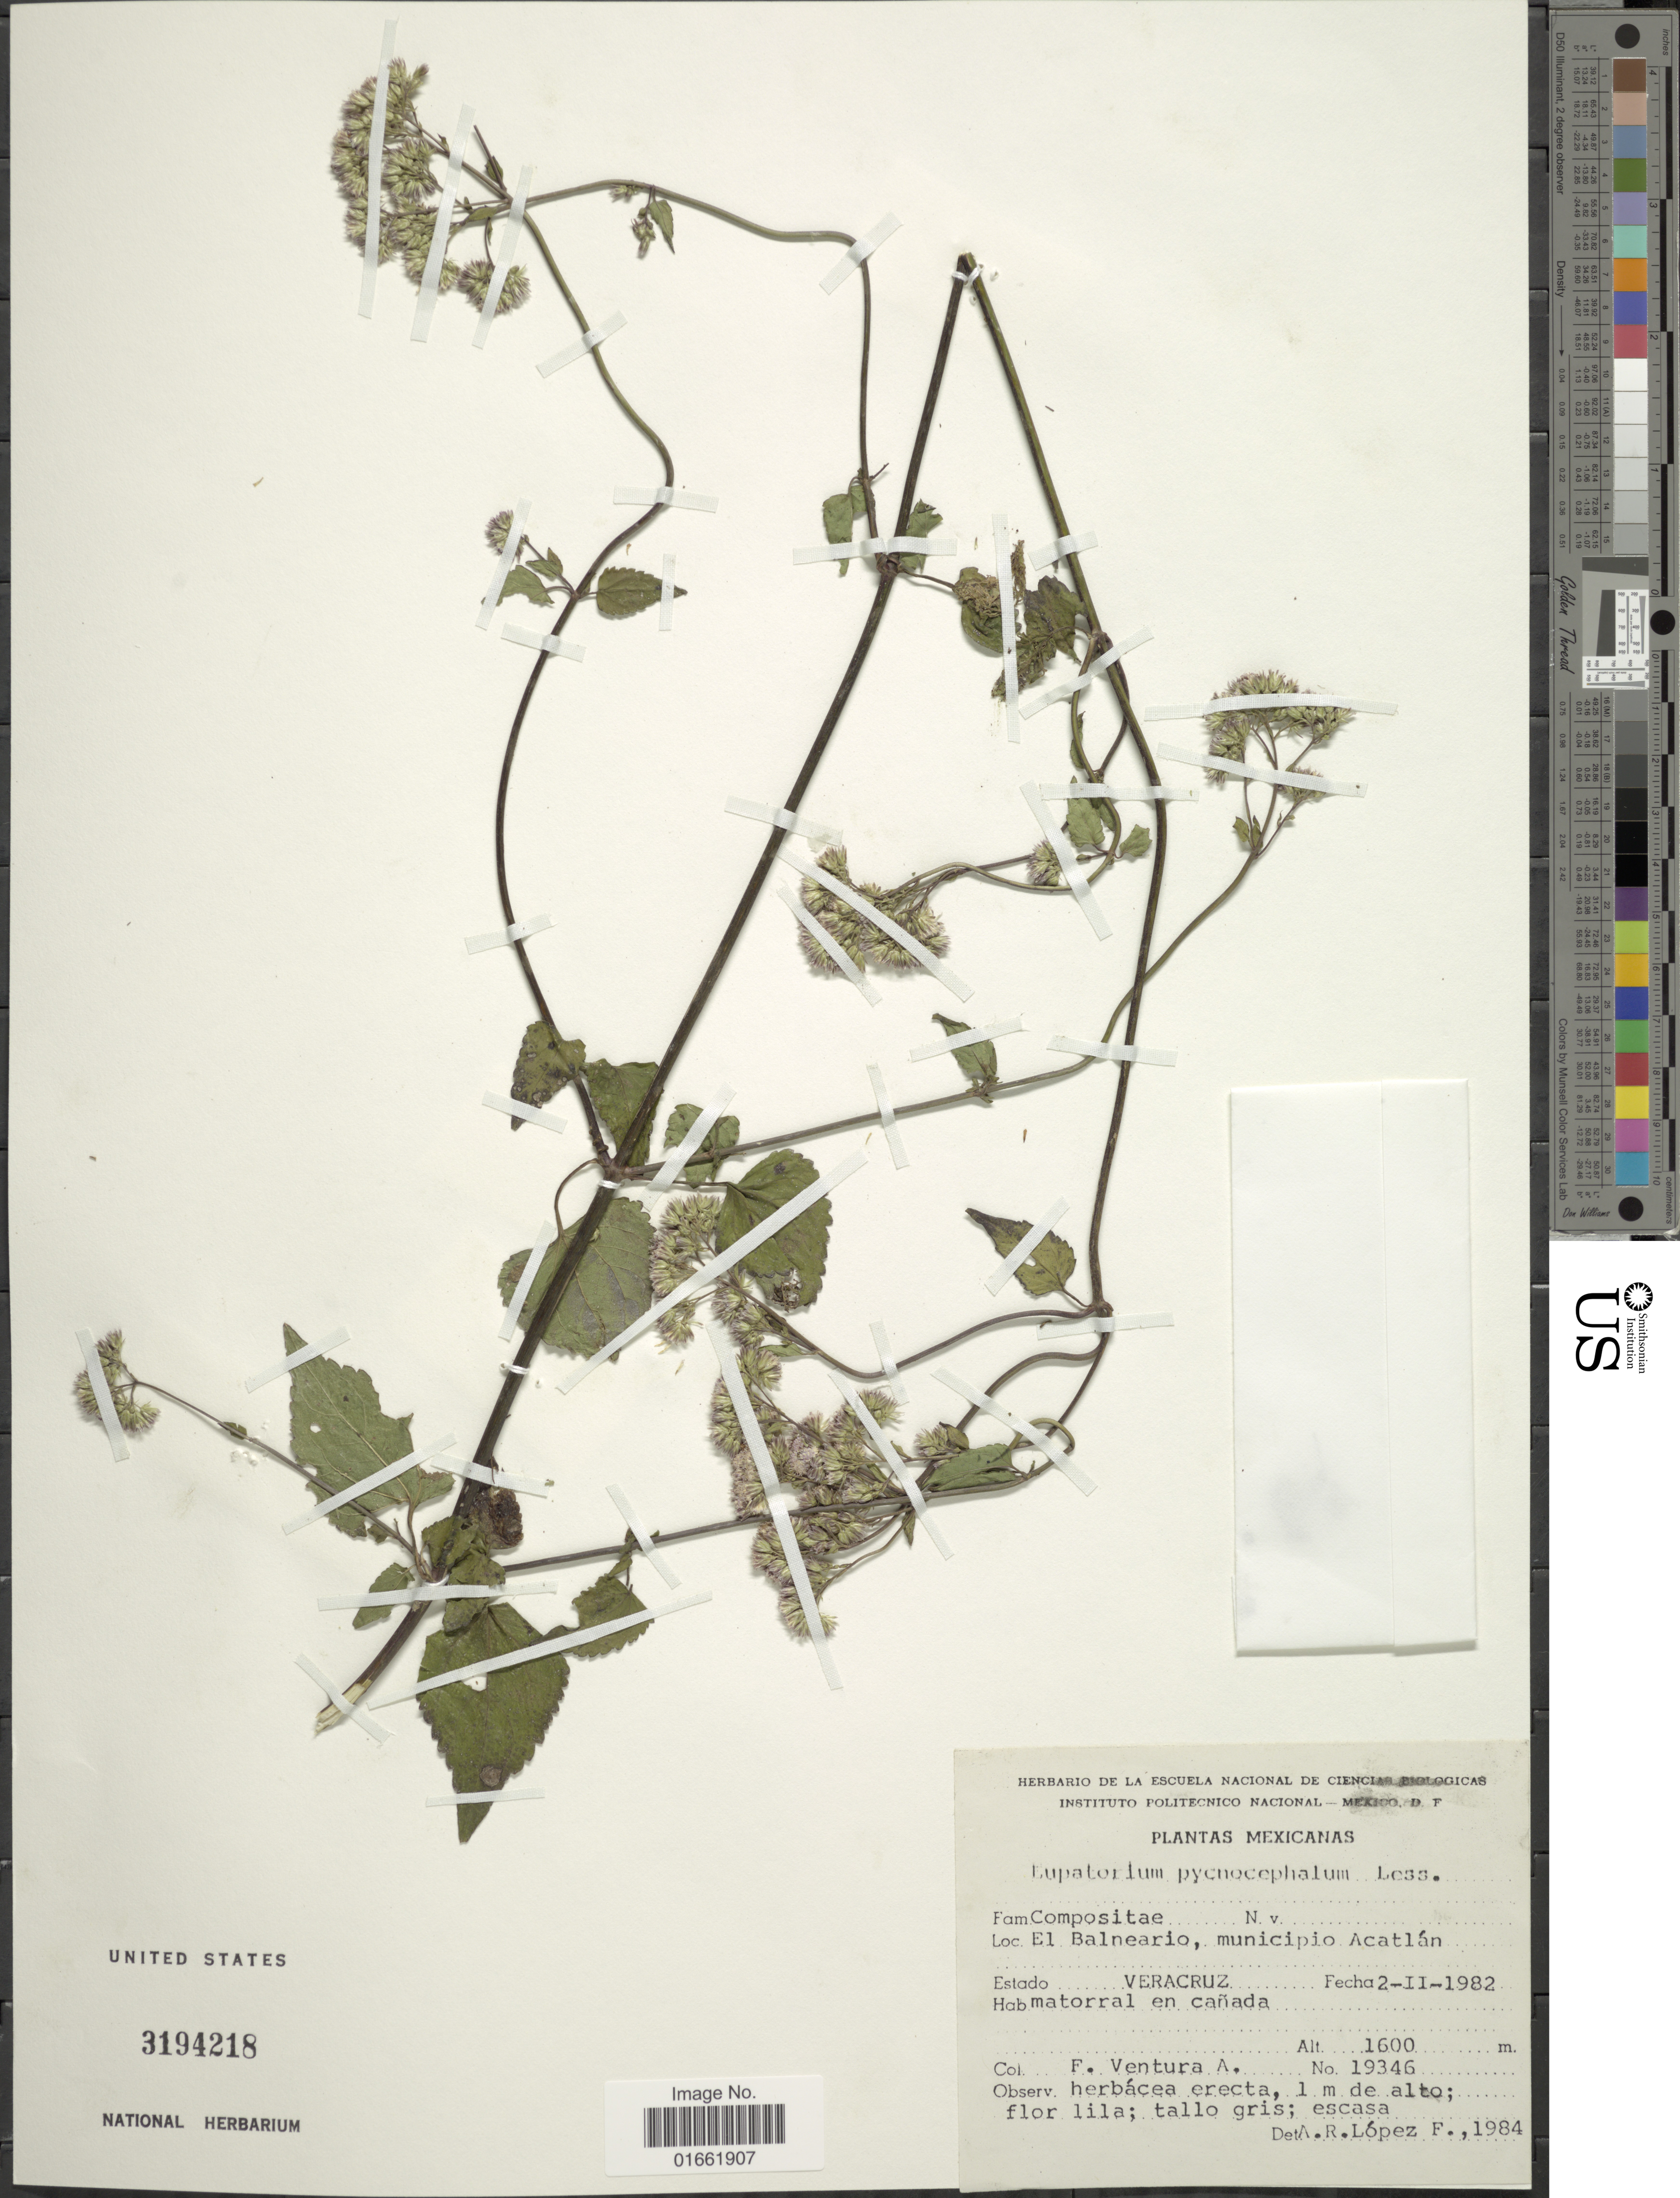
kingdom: Plantae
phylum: Tracheophyta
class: Magnoliopsida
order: Asterales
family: Asteraceae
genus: Fleischmannia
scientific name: Fleischmannia pycnocephala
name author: (Less.) R.M. King & H. Rob.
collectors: F. Ventura A.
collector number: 19346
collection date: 1982-02-02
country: Mexico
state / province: Veracruz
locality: El Balneario, municipio Acatlán. Estado Veracruz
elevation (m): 1600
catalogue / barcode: US 3194218